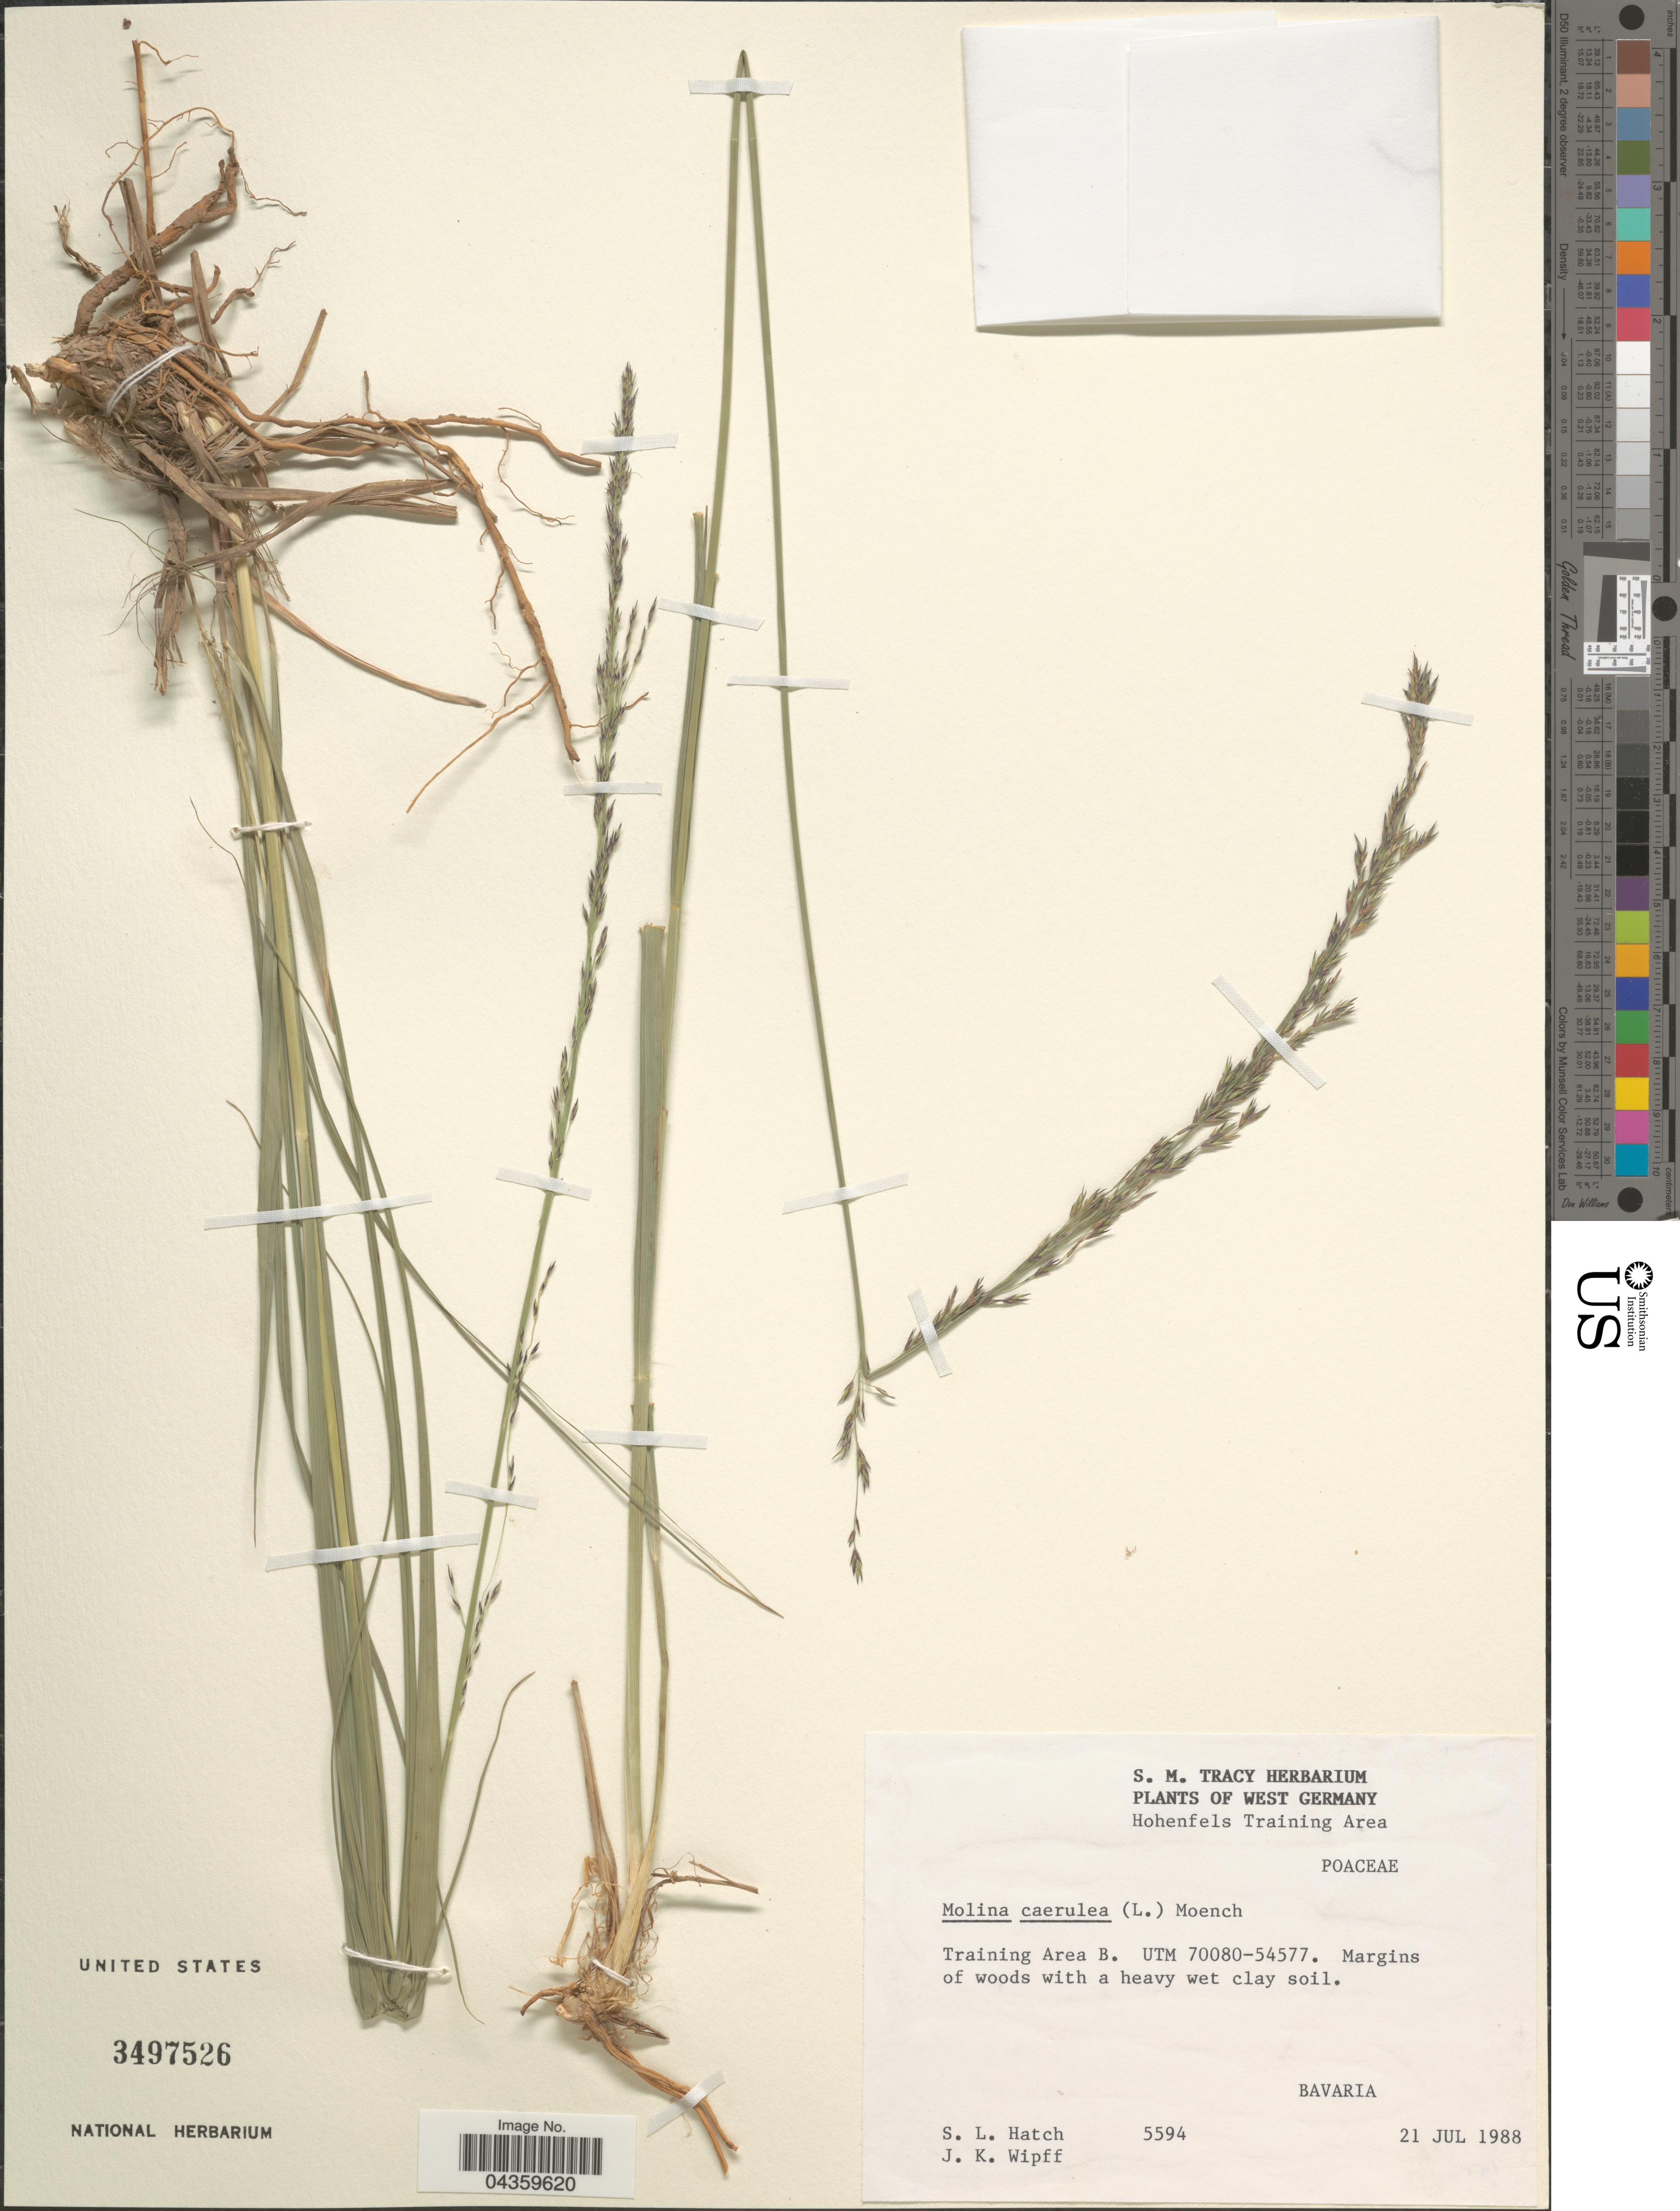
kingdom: Plantae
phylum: Tracheophyta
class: Liliopsida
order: Poales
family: Poaceae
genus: Molinia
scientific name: Molinia caerulea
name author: (L.) Moench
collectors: S. Hatch & J. K. Wipff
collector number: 5594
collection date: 1988-07-21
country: Germany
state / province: Bayern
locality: West Germany. Hohenfels Training Area. Training Area B. UTM 70080-54577. Bavaria.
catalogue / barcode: US 3497526